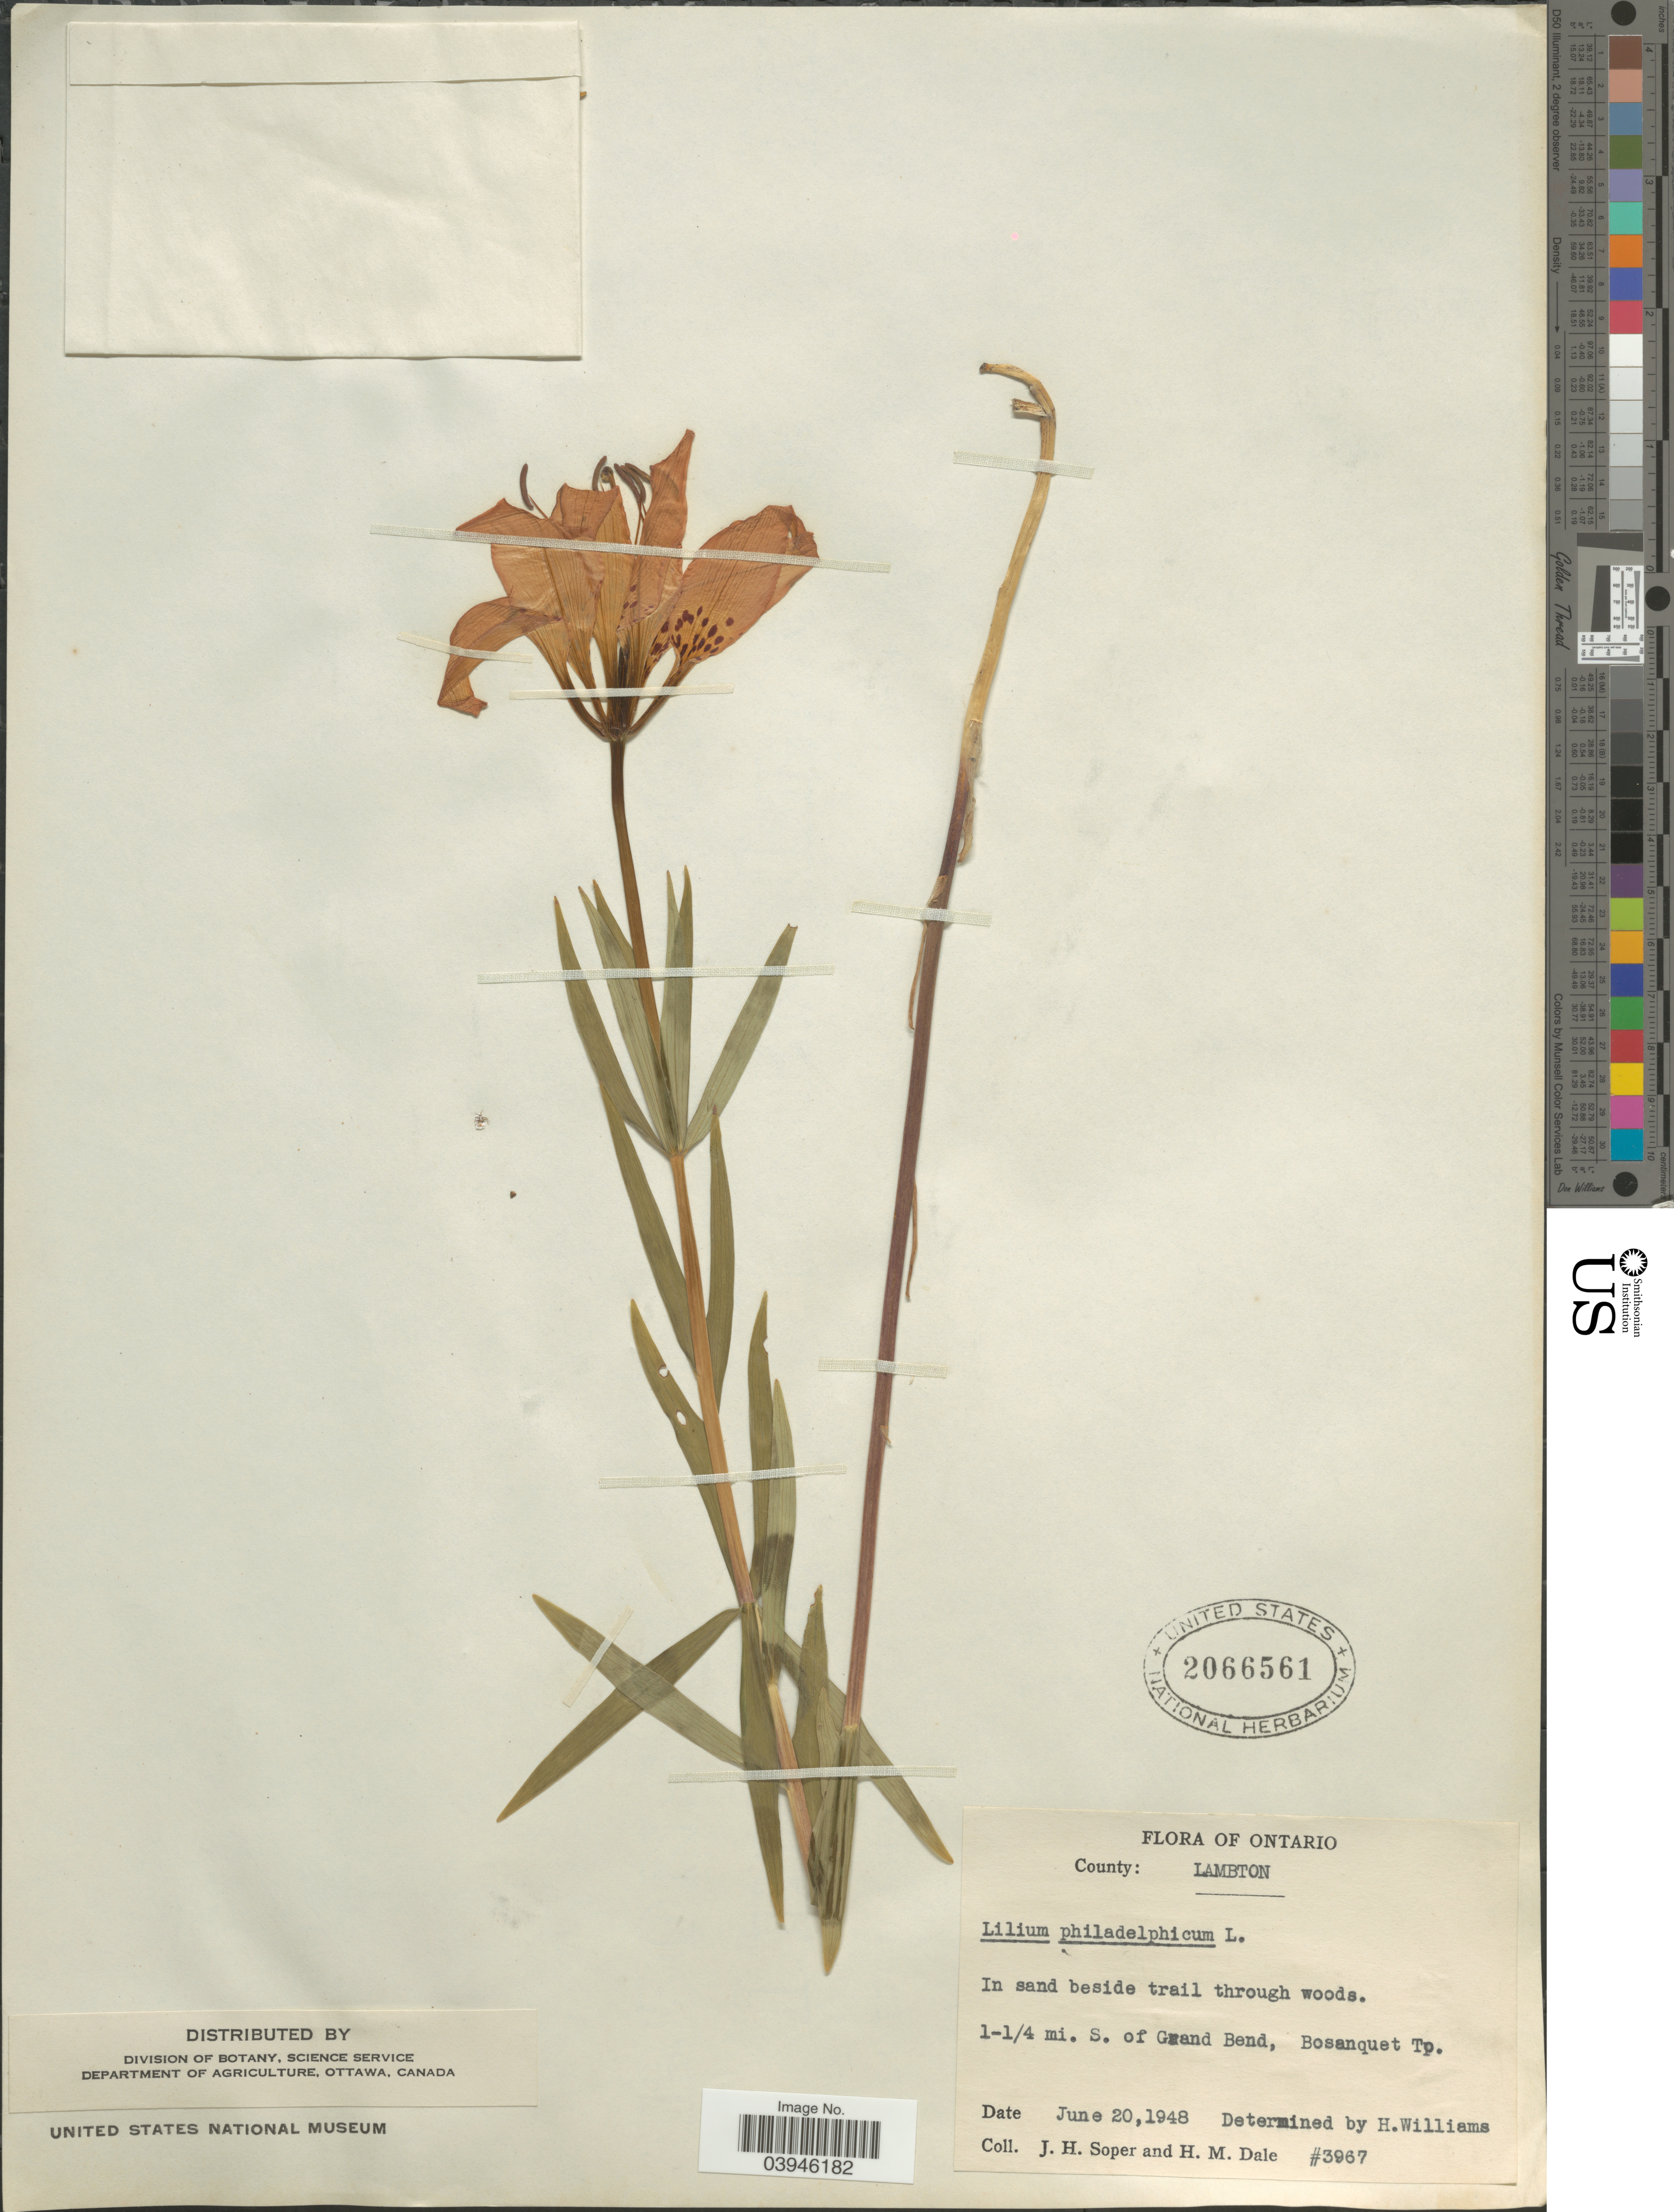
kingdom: Plantae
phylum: Tracheophyta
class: Liliopsida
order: Liliales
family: Liliaceae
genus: Lilium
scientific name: Lilium philadelphicum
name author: L.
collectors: J. H. Soper & H. M. Dale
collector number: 3967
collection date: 1948-06-20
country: Canada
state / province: Ontario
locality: County: Lambton. 1-1/4 mi. S. of Grand Bend, Bosanquet Tp.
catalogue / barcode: US 2066561